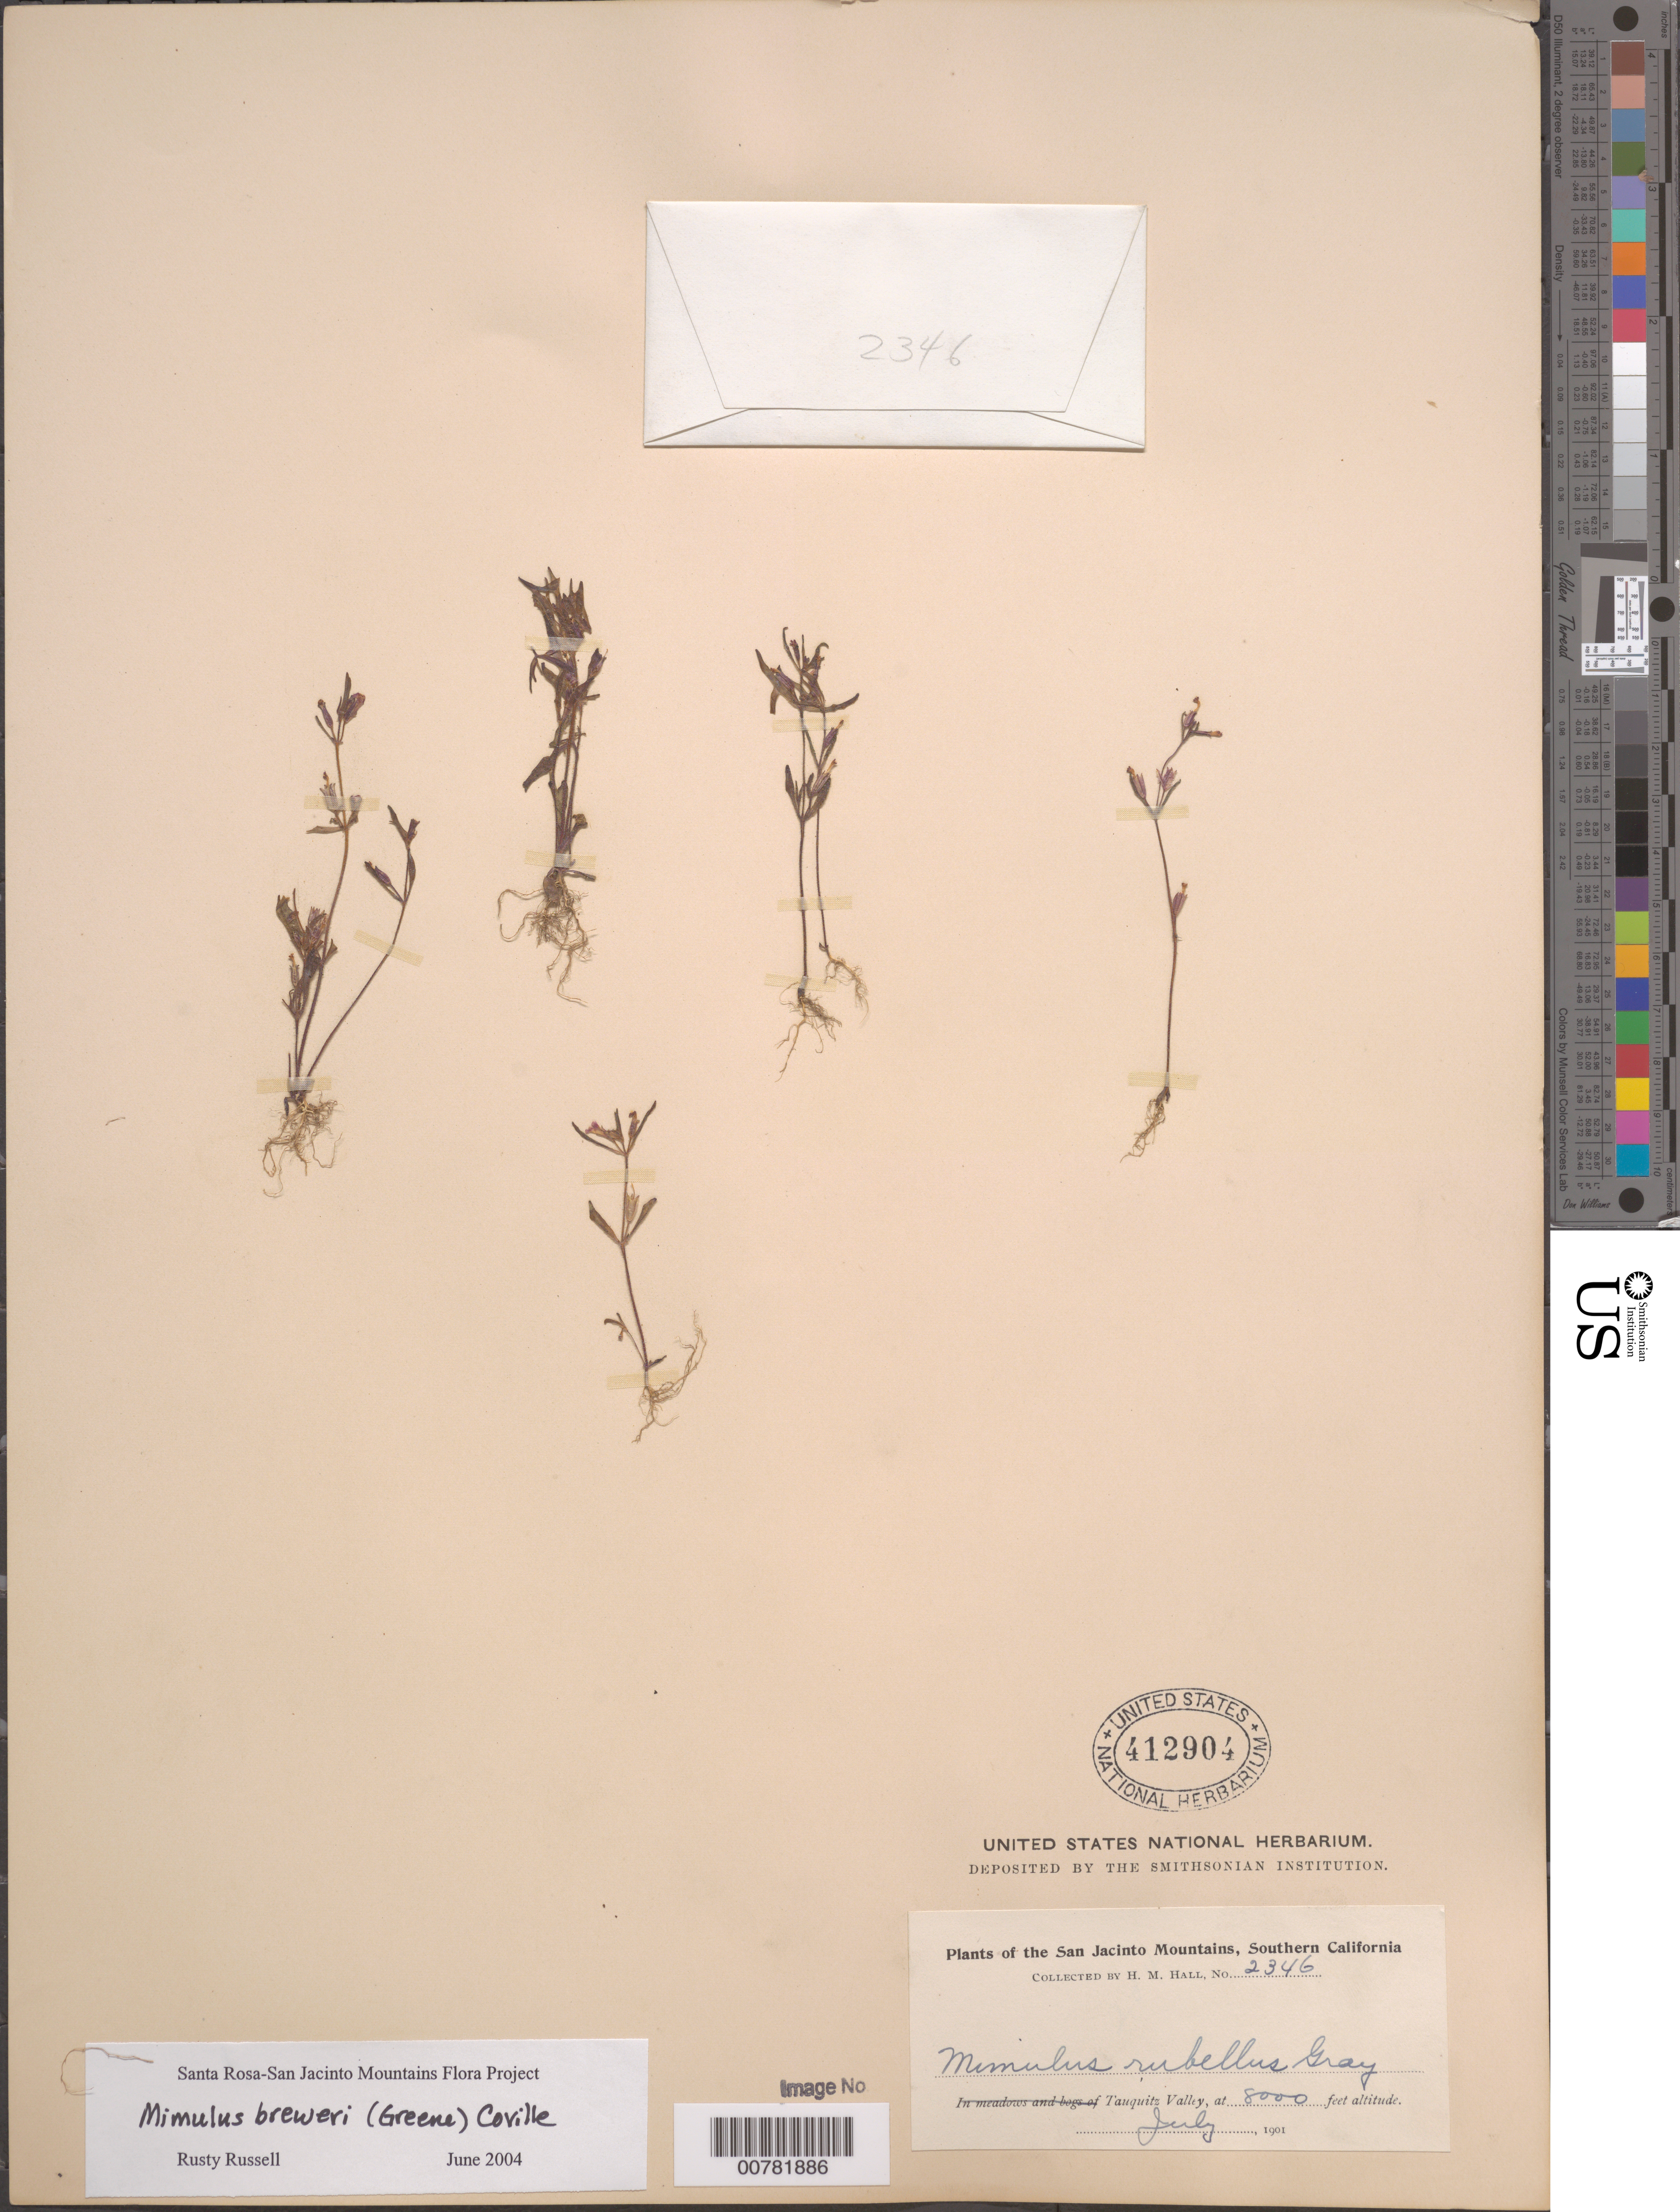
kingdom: Plantae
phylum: Tracheophyta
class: Magnoliopsida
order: Lamiales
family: Phrymaceae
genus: Mimulus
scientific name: Mimulus breweri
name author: (Greene) Coville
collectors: H. M. Hall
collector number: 2346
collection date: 1901-07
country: United States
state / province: California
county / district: Riverside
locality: San Jacinto Mountains, Southern California. Tauquitx Valley.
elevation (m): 2438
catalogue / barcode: US 412904